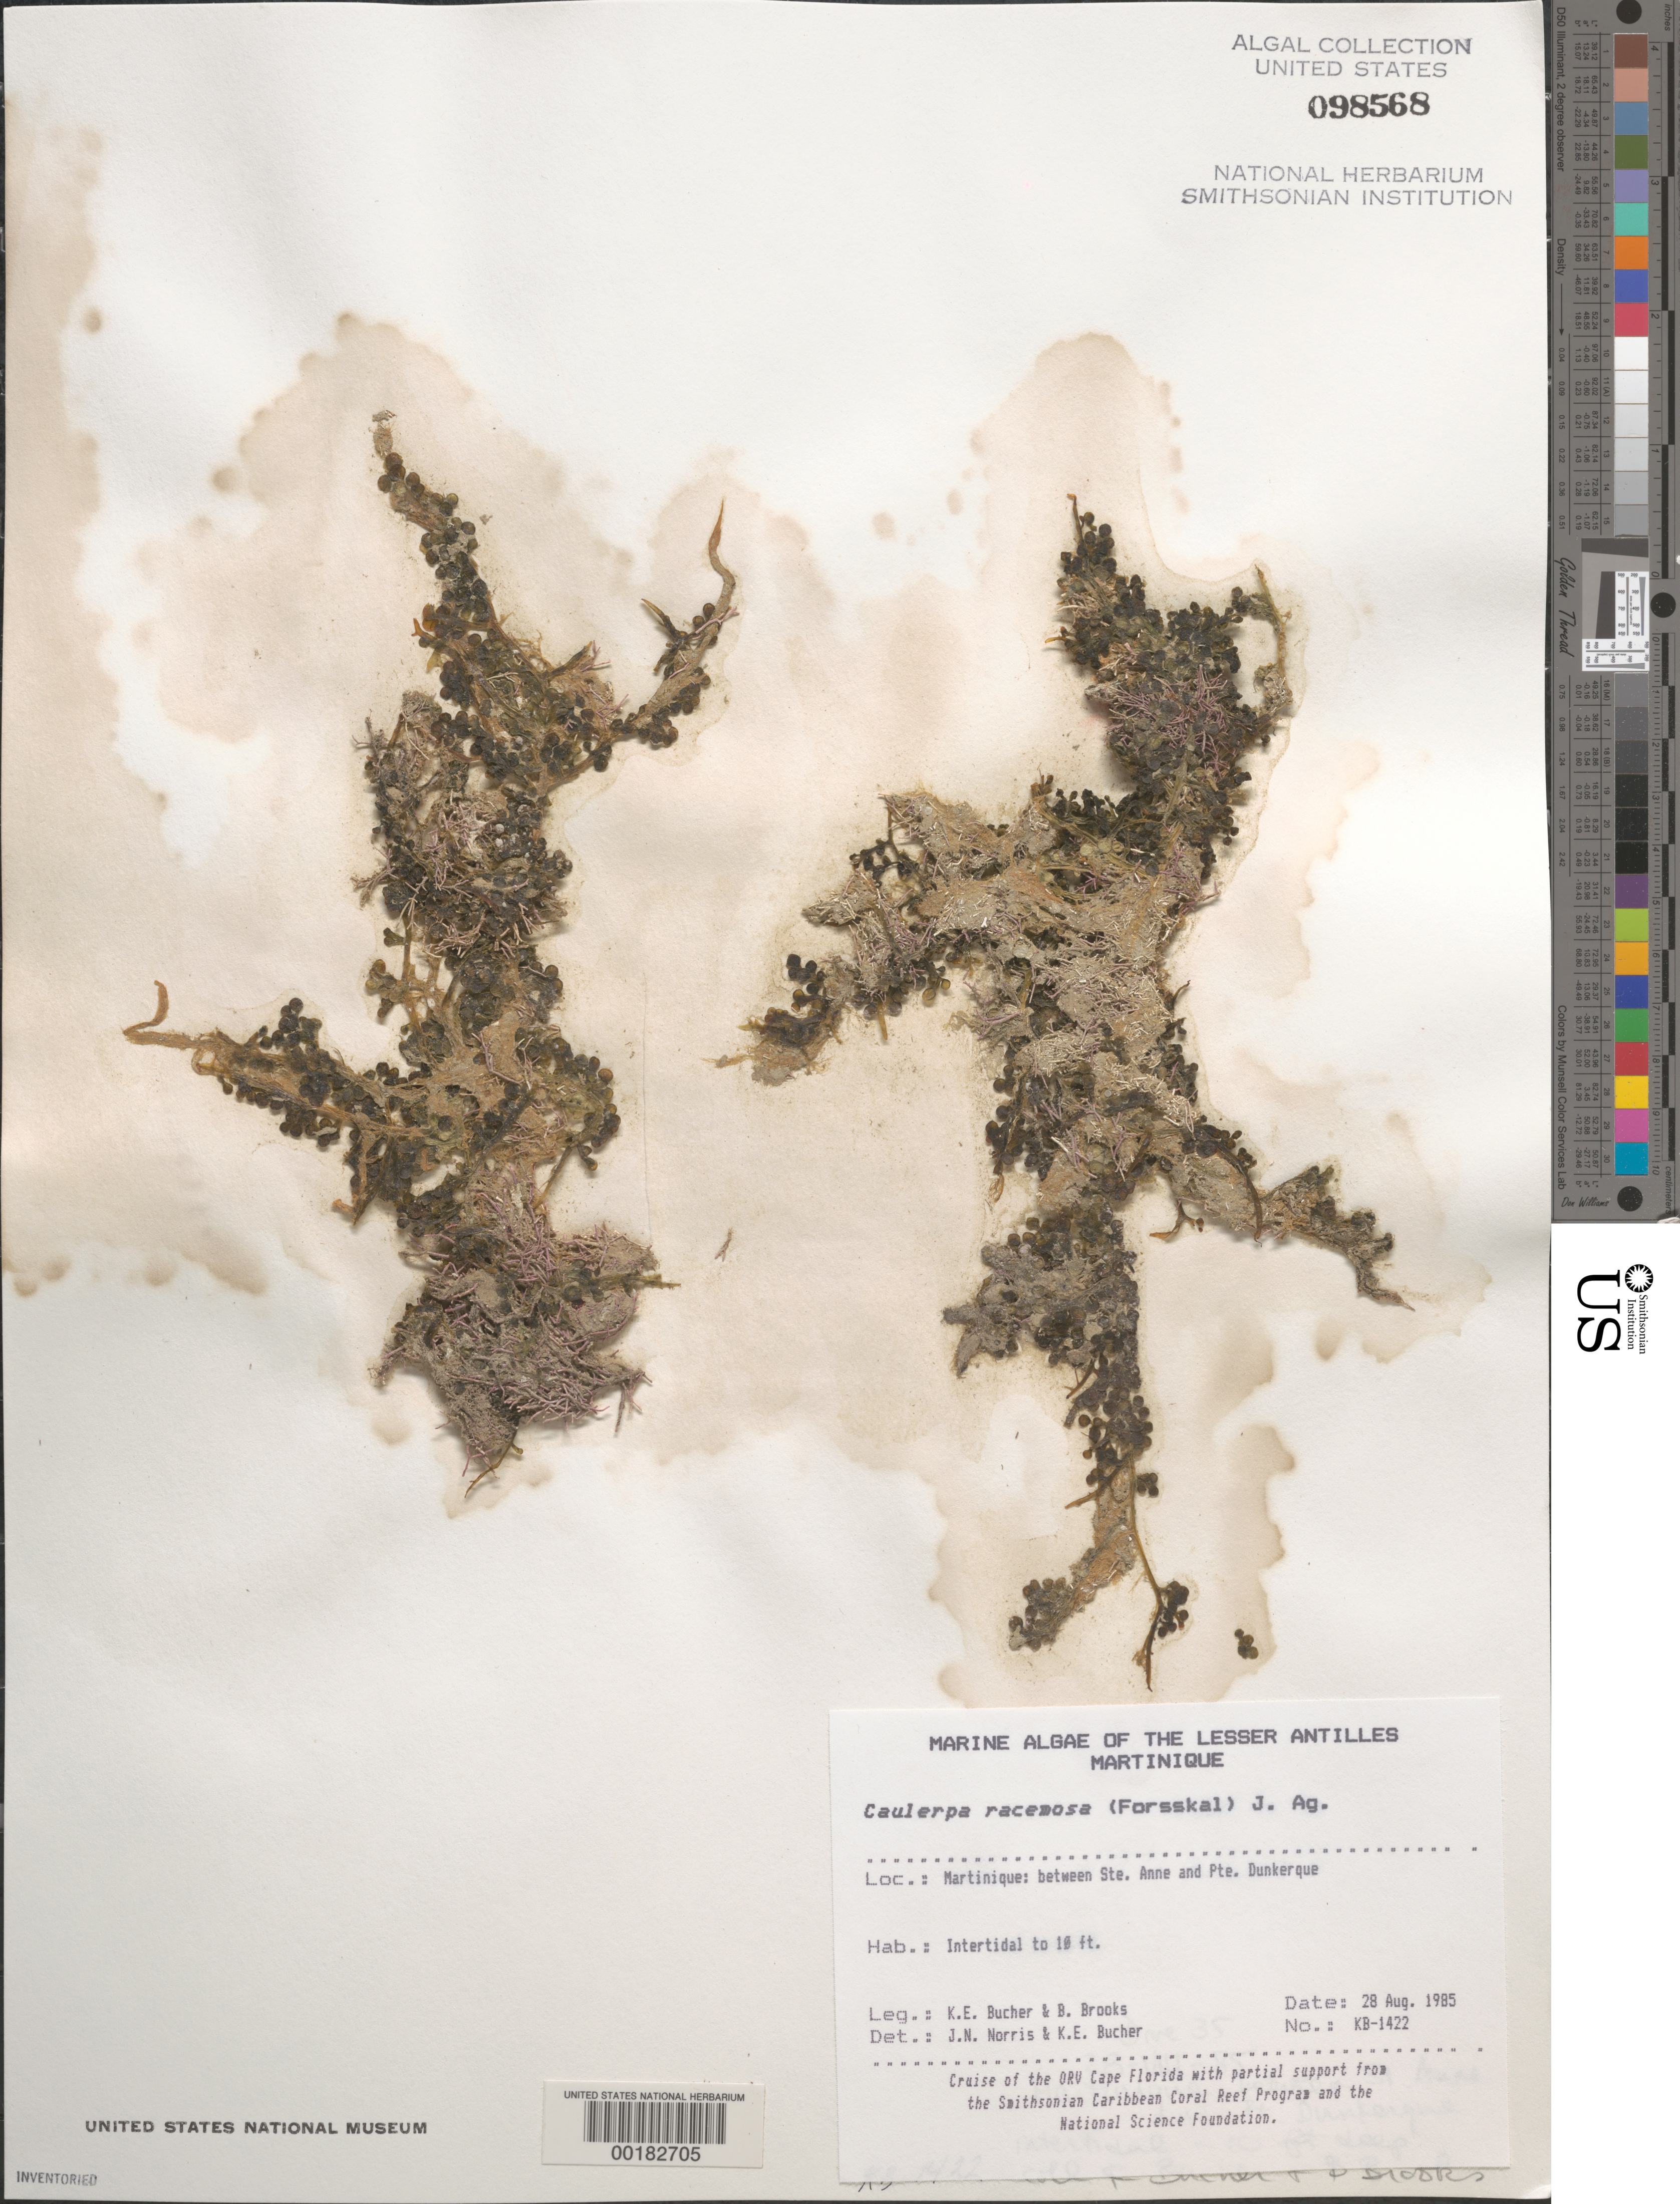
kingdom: Plantae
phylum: Chlorophyta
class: Ulvophyceae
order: Bryopsidales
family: Caulerpaceae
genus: Caulerpa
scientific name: Caulerpa racemosa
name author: (Forssk.) J. Agardh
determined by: Norris, J. N.; Bucher, K. E.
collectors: K. E. Bucher & B. Brooks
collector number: Kb-1422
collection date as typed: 28 Aug 1985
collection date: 1985-08-28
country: Martinique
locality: Between Sainte Anne and Pointe Dunkerque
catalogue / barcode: US 98568